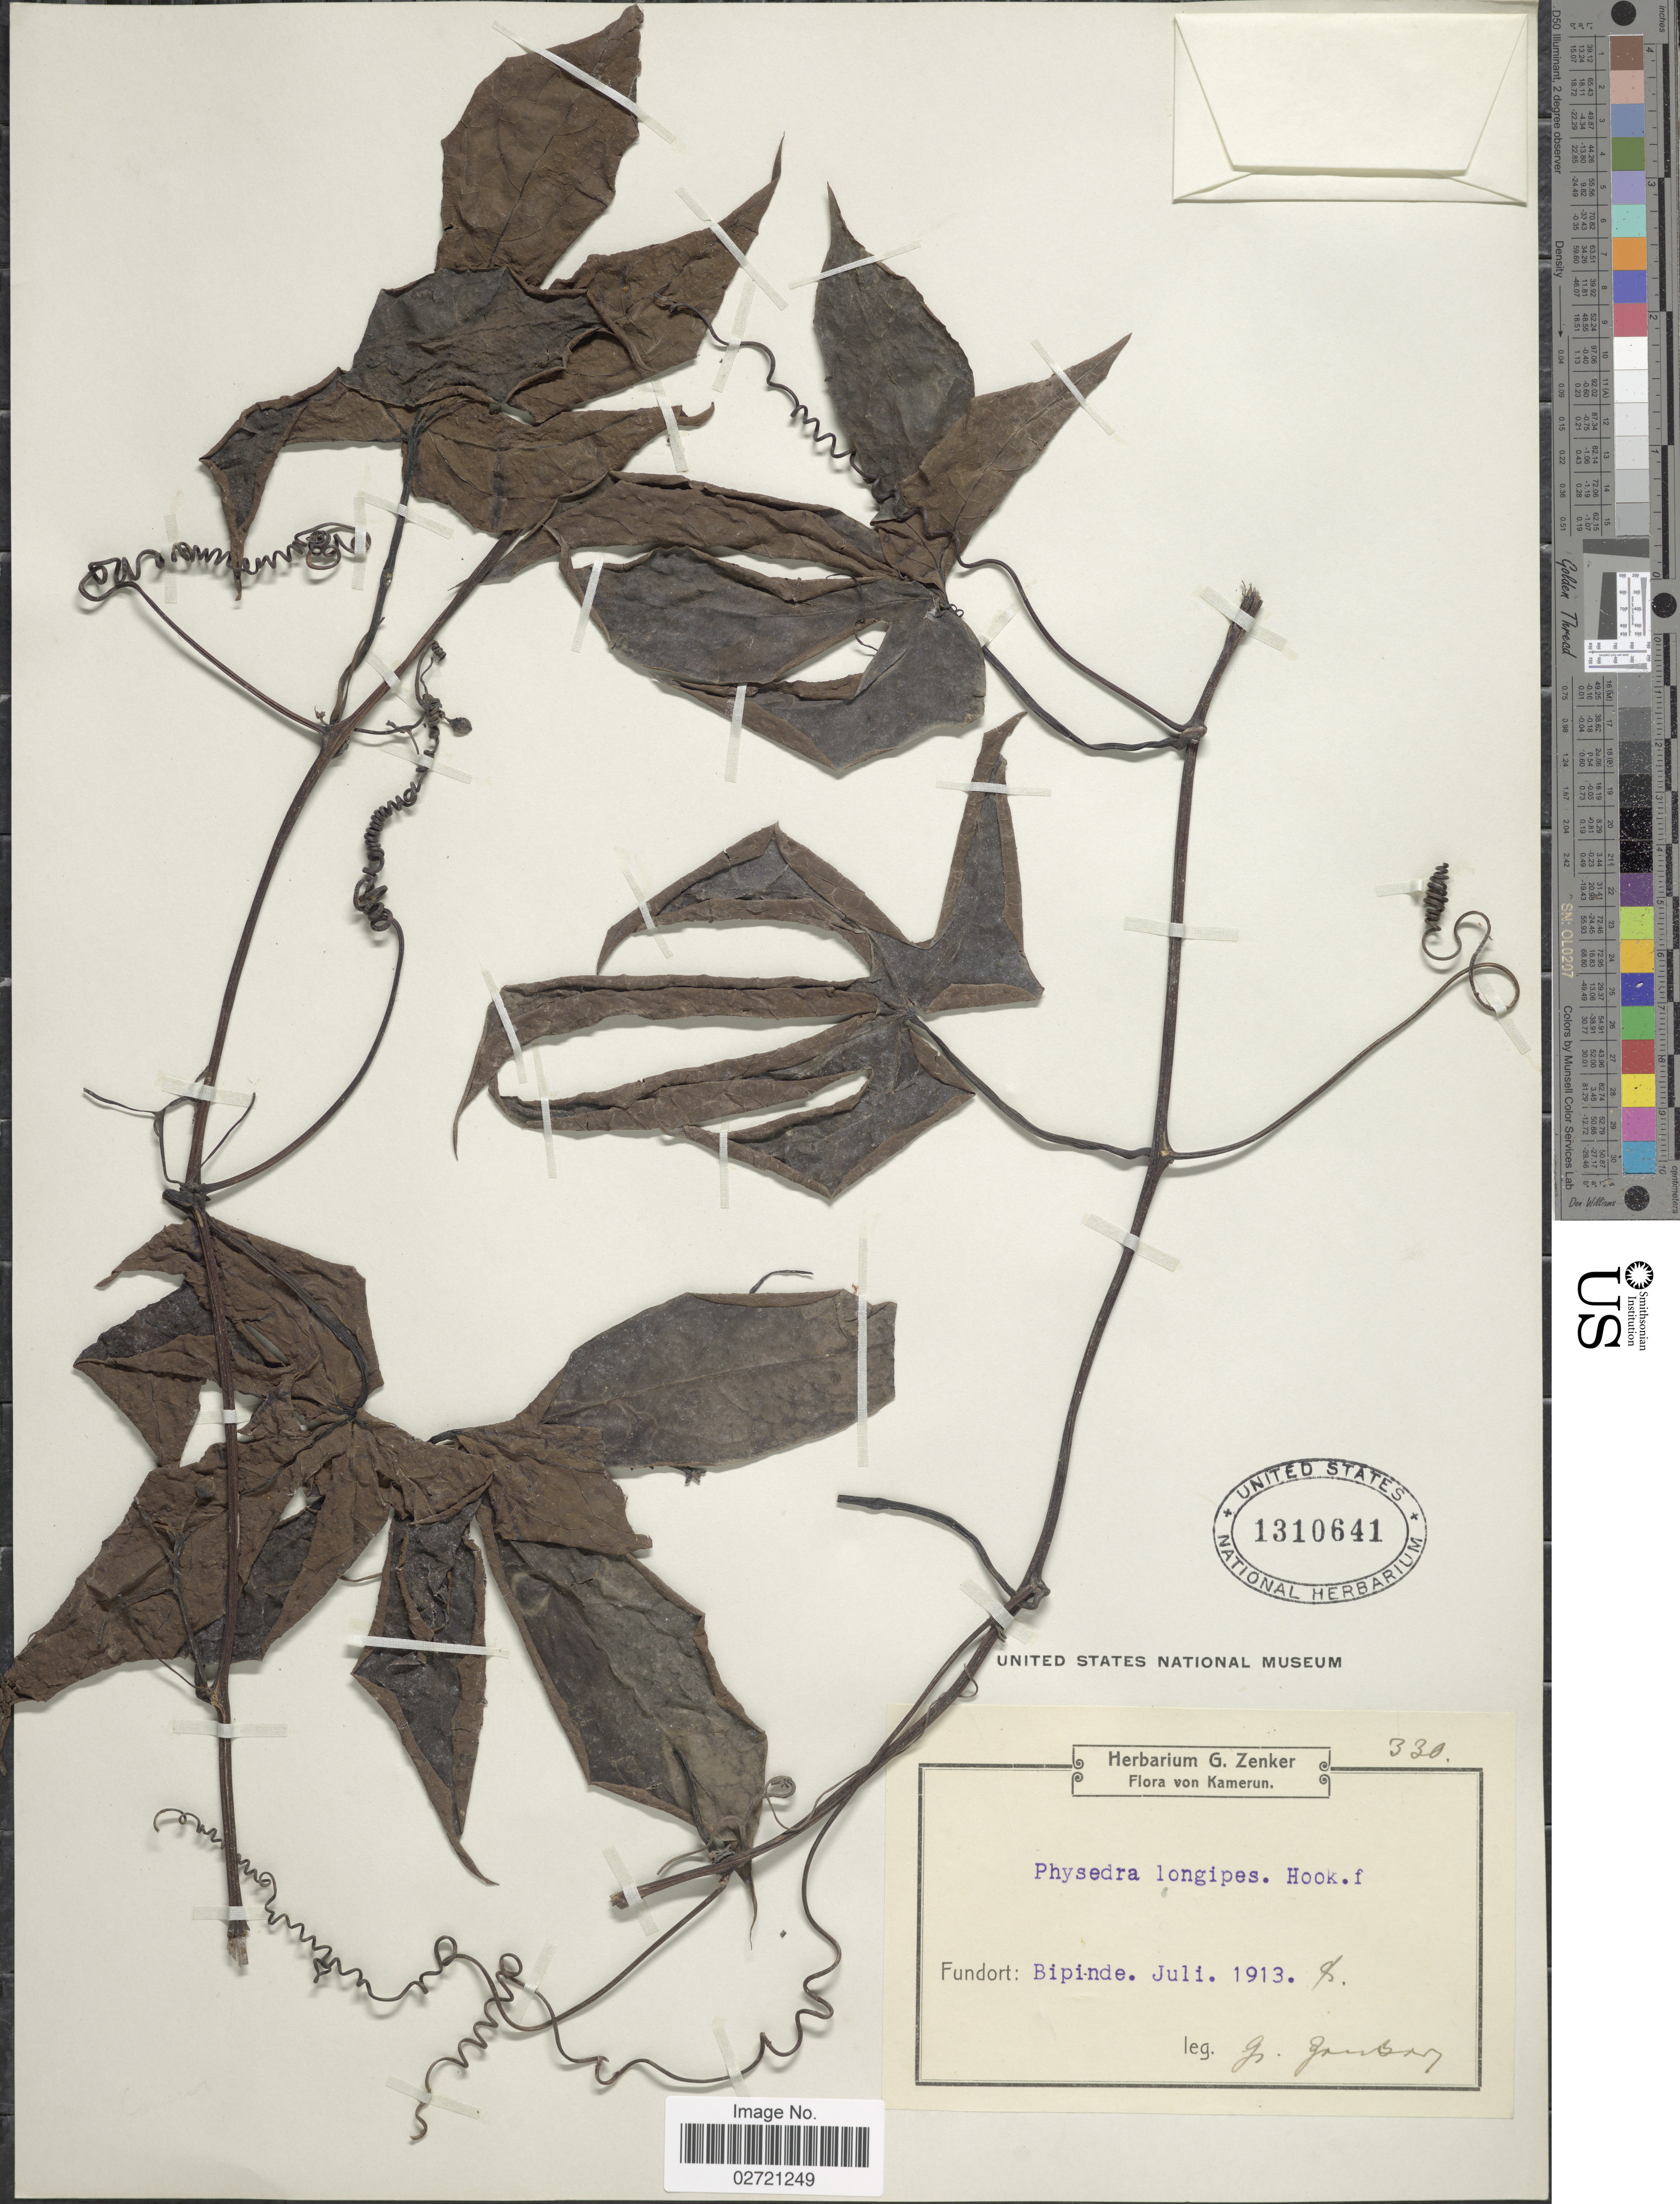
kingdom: Plantae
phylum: Tracheophyta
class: Magnoliopsida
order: Cucurbitales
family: Cucurbitaceae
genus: Ruthalicia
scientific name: Ruthalicia longipes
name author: (Hook. f.) C. Jeffrey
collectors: G. A. Zenker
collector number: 330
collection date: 1913-07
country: Cameroon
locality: Kamerun, Bipinde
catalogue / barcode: US 1310641